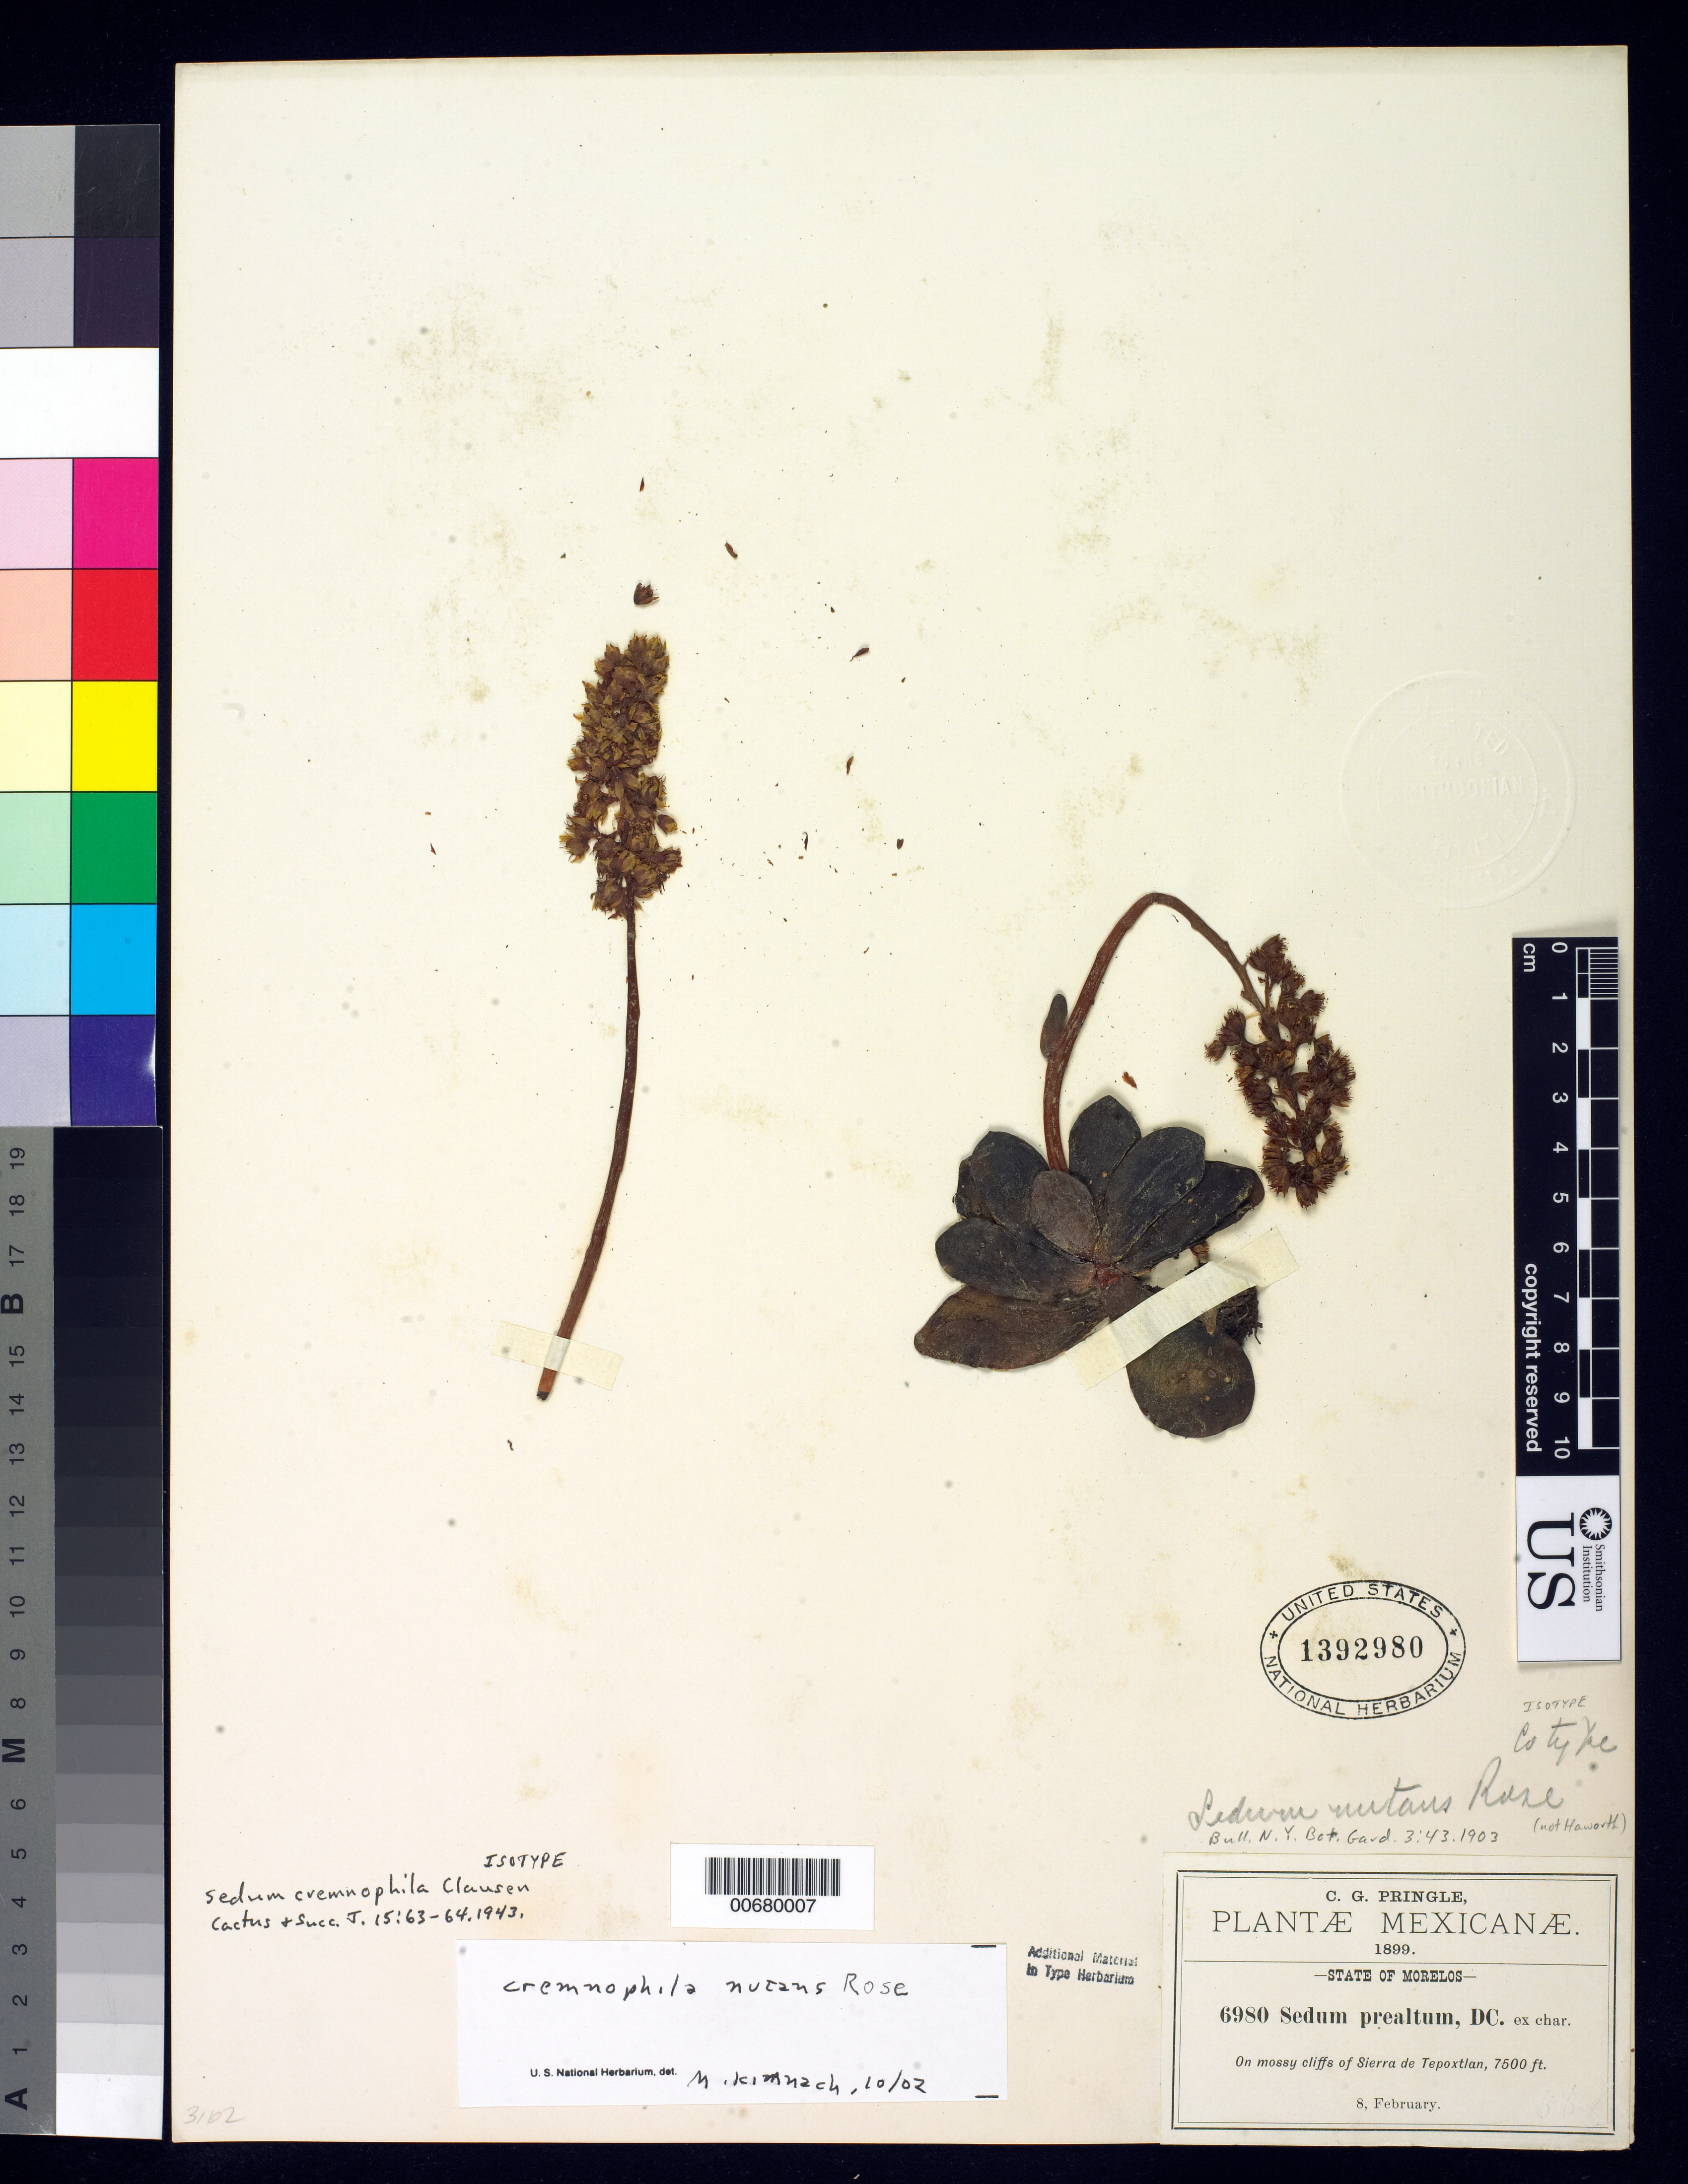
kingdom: Plantae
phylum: Tracheophyta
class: Magnoliopsida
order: Saxifragales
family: Crassulaceae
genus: Sedum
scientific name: Sedum nutans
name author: Rose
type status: Isotype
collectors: C. G. Pringle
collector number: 6980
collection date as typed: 08 Feb 1899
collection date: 1899-02-08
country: Mexico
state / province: Morelos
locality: Cliffs of Sierra de Tepoxtlan.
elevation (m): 2286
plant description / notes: Specimen ex John Donnell Smith herbarium.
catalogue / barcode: US 1392980